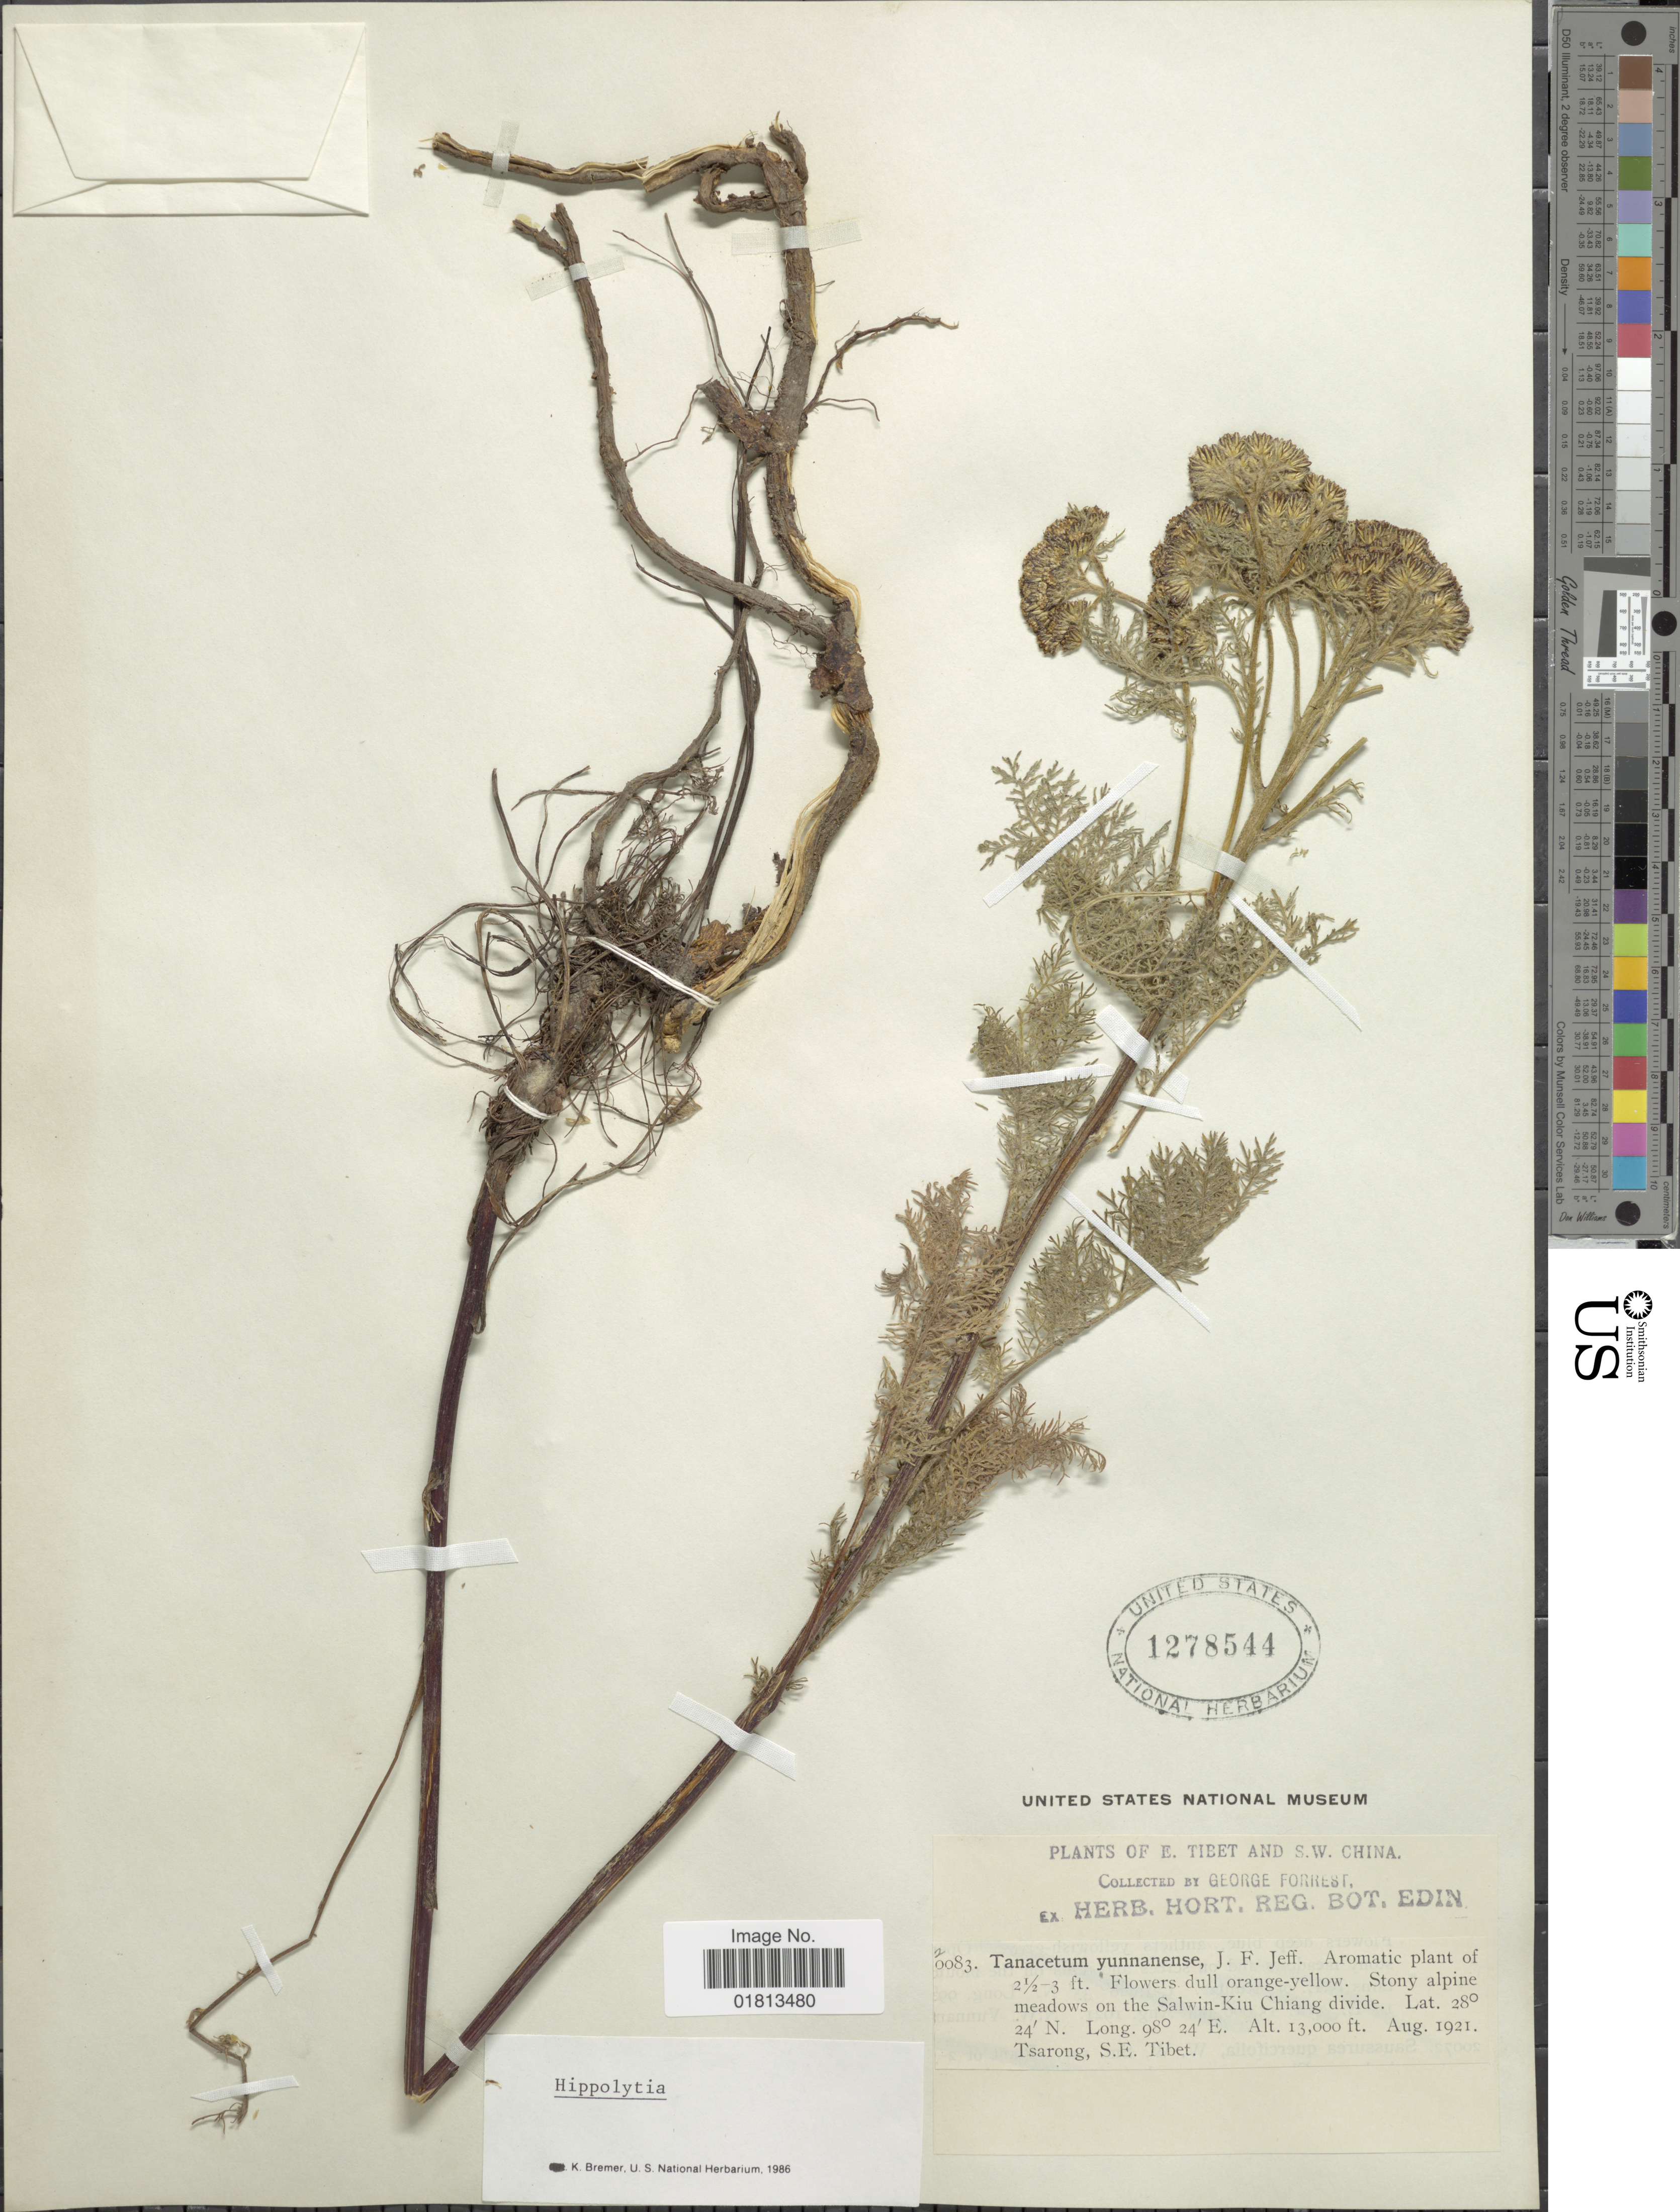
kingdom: Plantae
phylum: Tracheophyta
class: Magnoliopsida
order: Asterales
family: Asteraceae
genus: Hippolytia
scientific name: Hippolytia yunnanensis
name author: (J. Jeffrey) Yu-shih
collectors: G. Forrest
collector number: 20083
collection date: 1921-08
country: China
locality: E. Tibet and S. W. China, Stony alpine meadows on the Salwin-Kiu Chiang divide, Tsarong, S.E. Tibet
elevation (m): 3962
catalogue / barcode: US 1278544